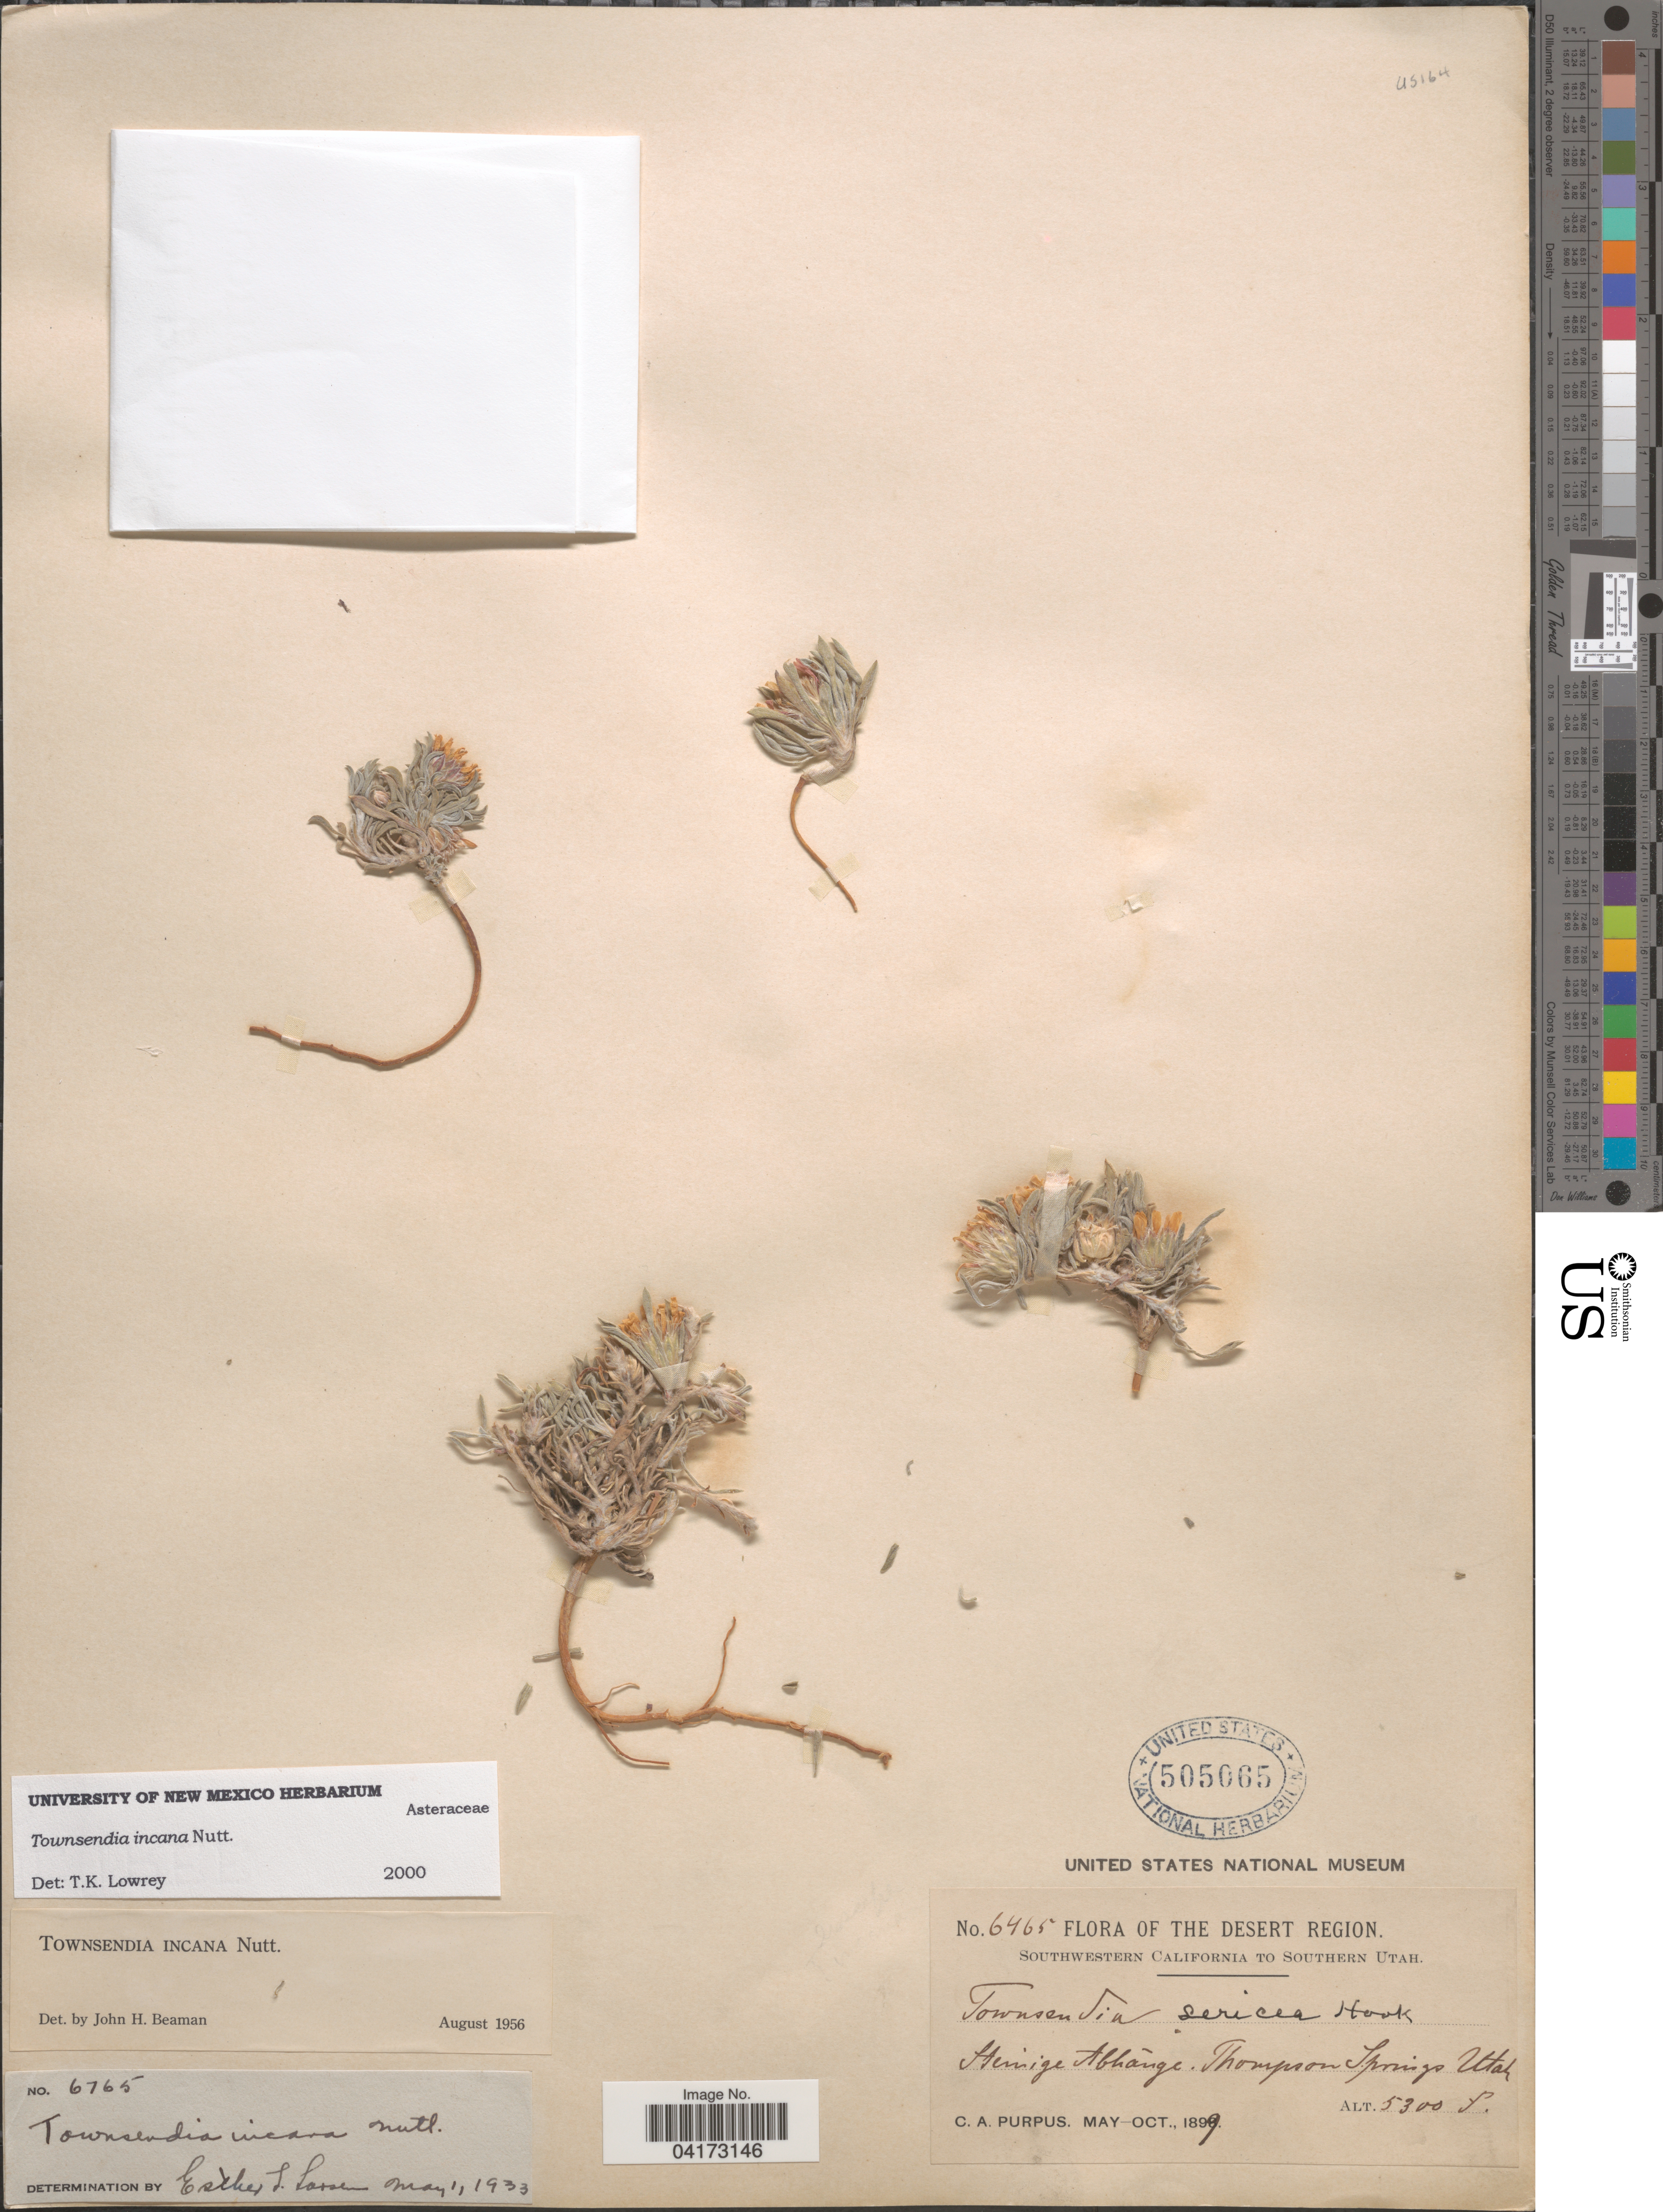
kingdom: Plantae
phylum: Tracheophyta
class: Magnoliopsida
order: Asterales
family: Asteraceae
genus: Townsendia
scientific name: Townsendia incana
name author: Nutt.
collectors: C. A. Purpus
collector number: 6465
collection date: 1899-05/1899-10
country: United States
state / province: Utah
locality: The Desert Region. Steinige Abhánge. Thompson Springs. Uttah.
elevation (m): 1615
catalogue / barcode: US 505065